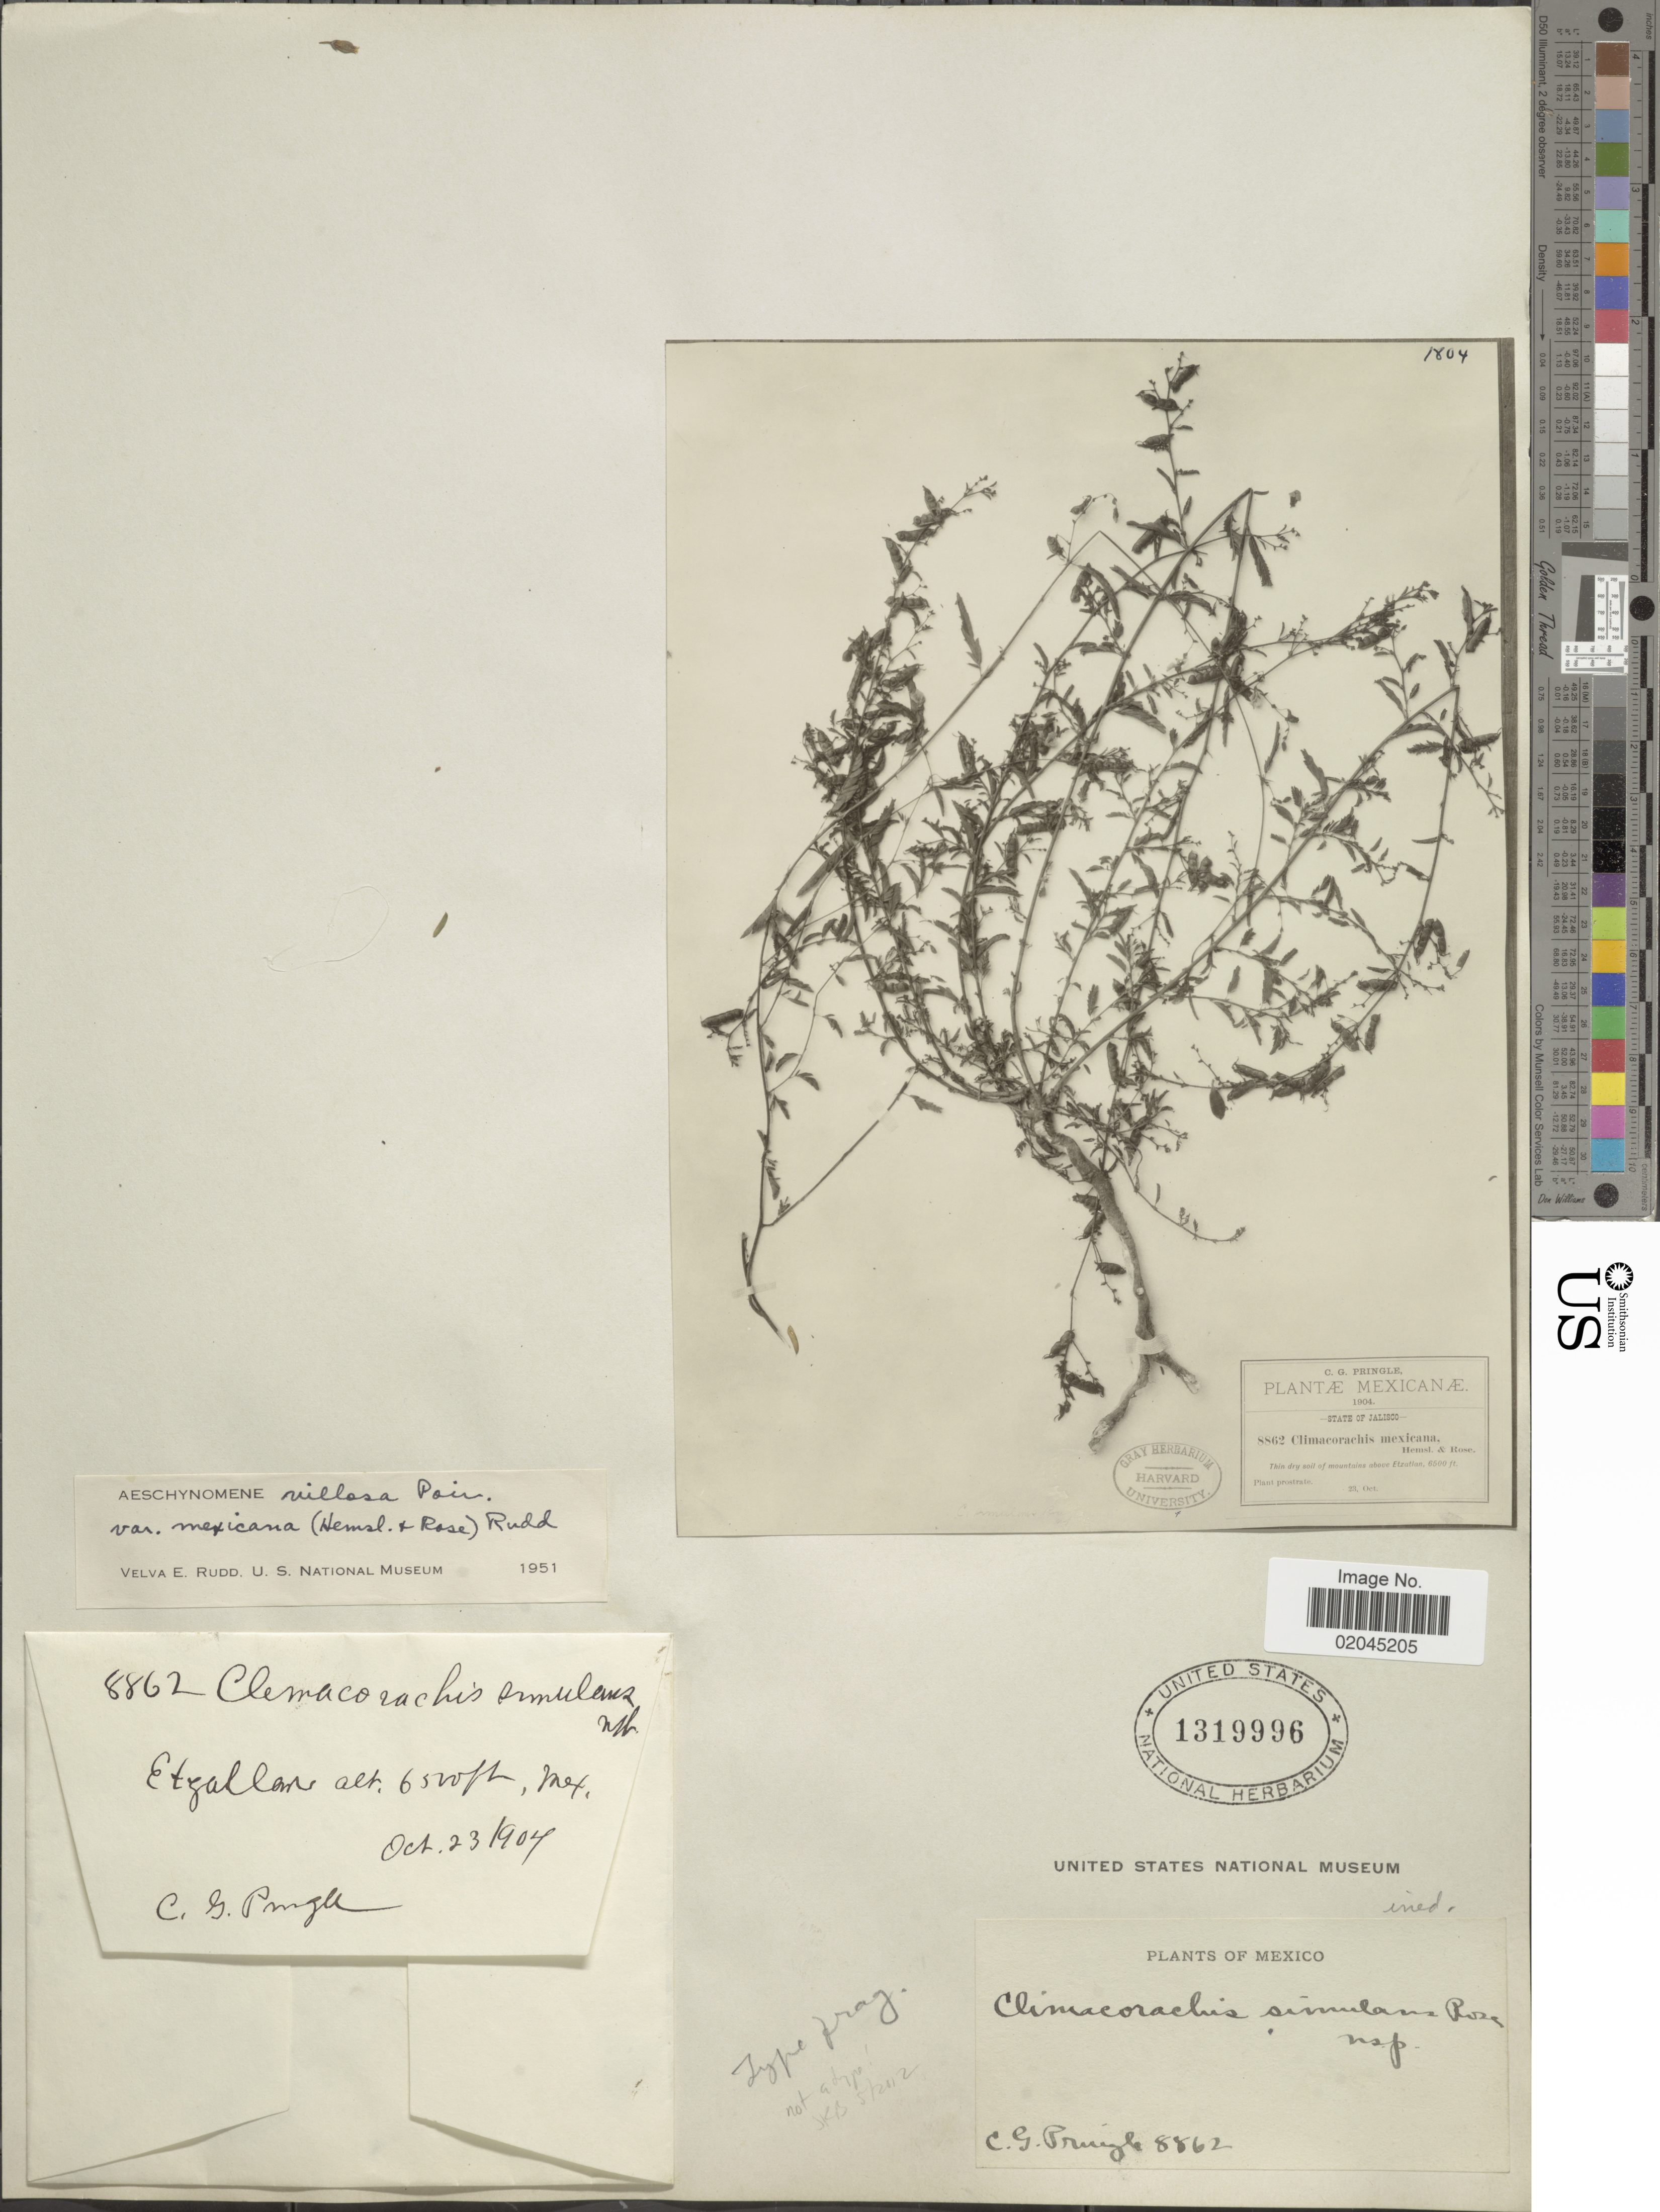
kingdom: Plantae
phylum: Tracheophyta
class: Magnoliopsida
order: Fabales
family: Fabaceae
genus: Aeschynomene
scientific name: Aeschynomene villosa var. mexicana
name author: (Micheli ex Donn. Sm.) Rudd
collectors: C. G. Pringle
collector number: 8862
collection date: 1904-10-23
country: Mexico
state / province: Jalisco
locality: Etzatlan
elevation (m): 1981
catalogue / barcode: US 1319996